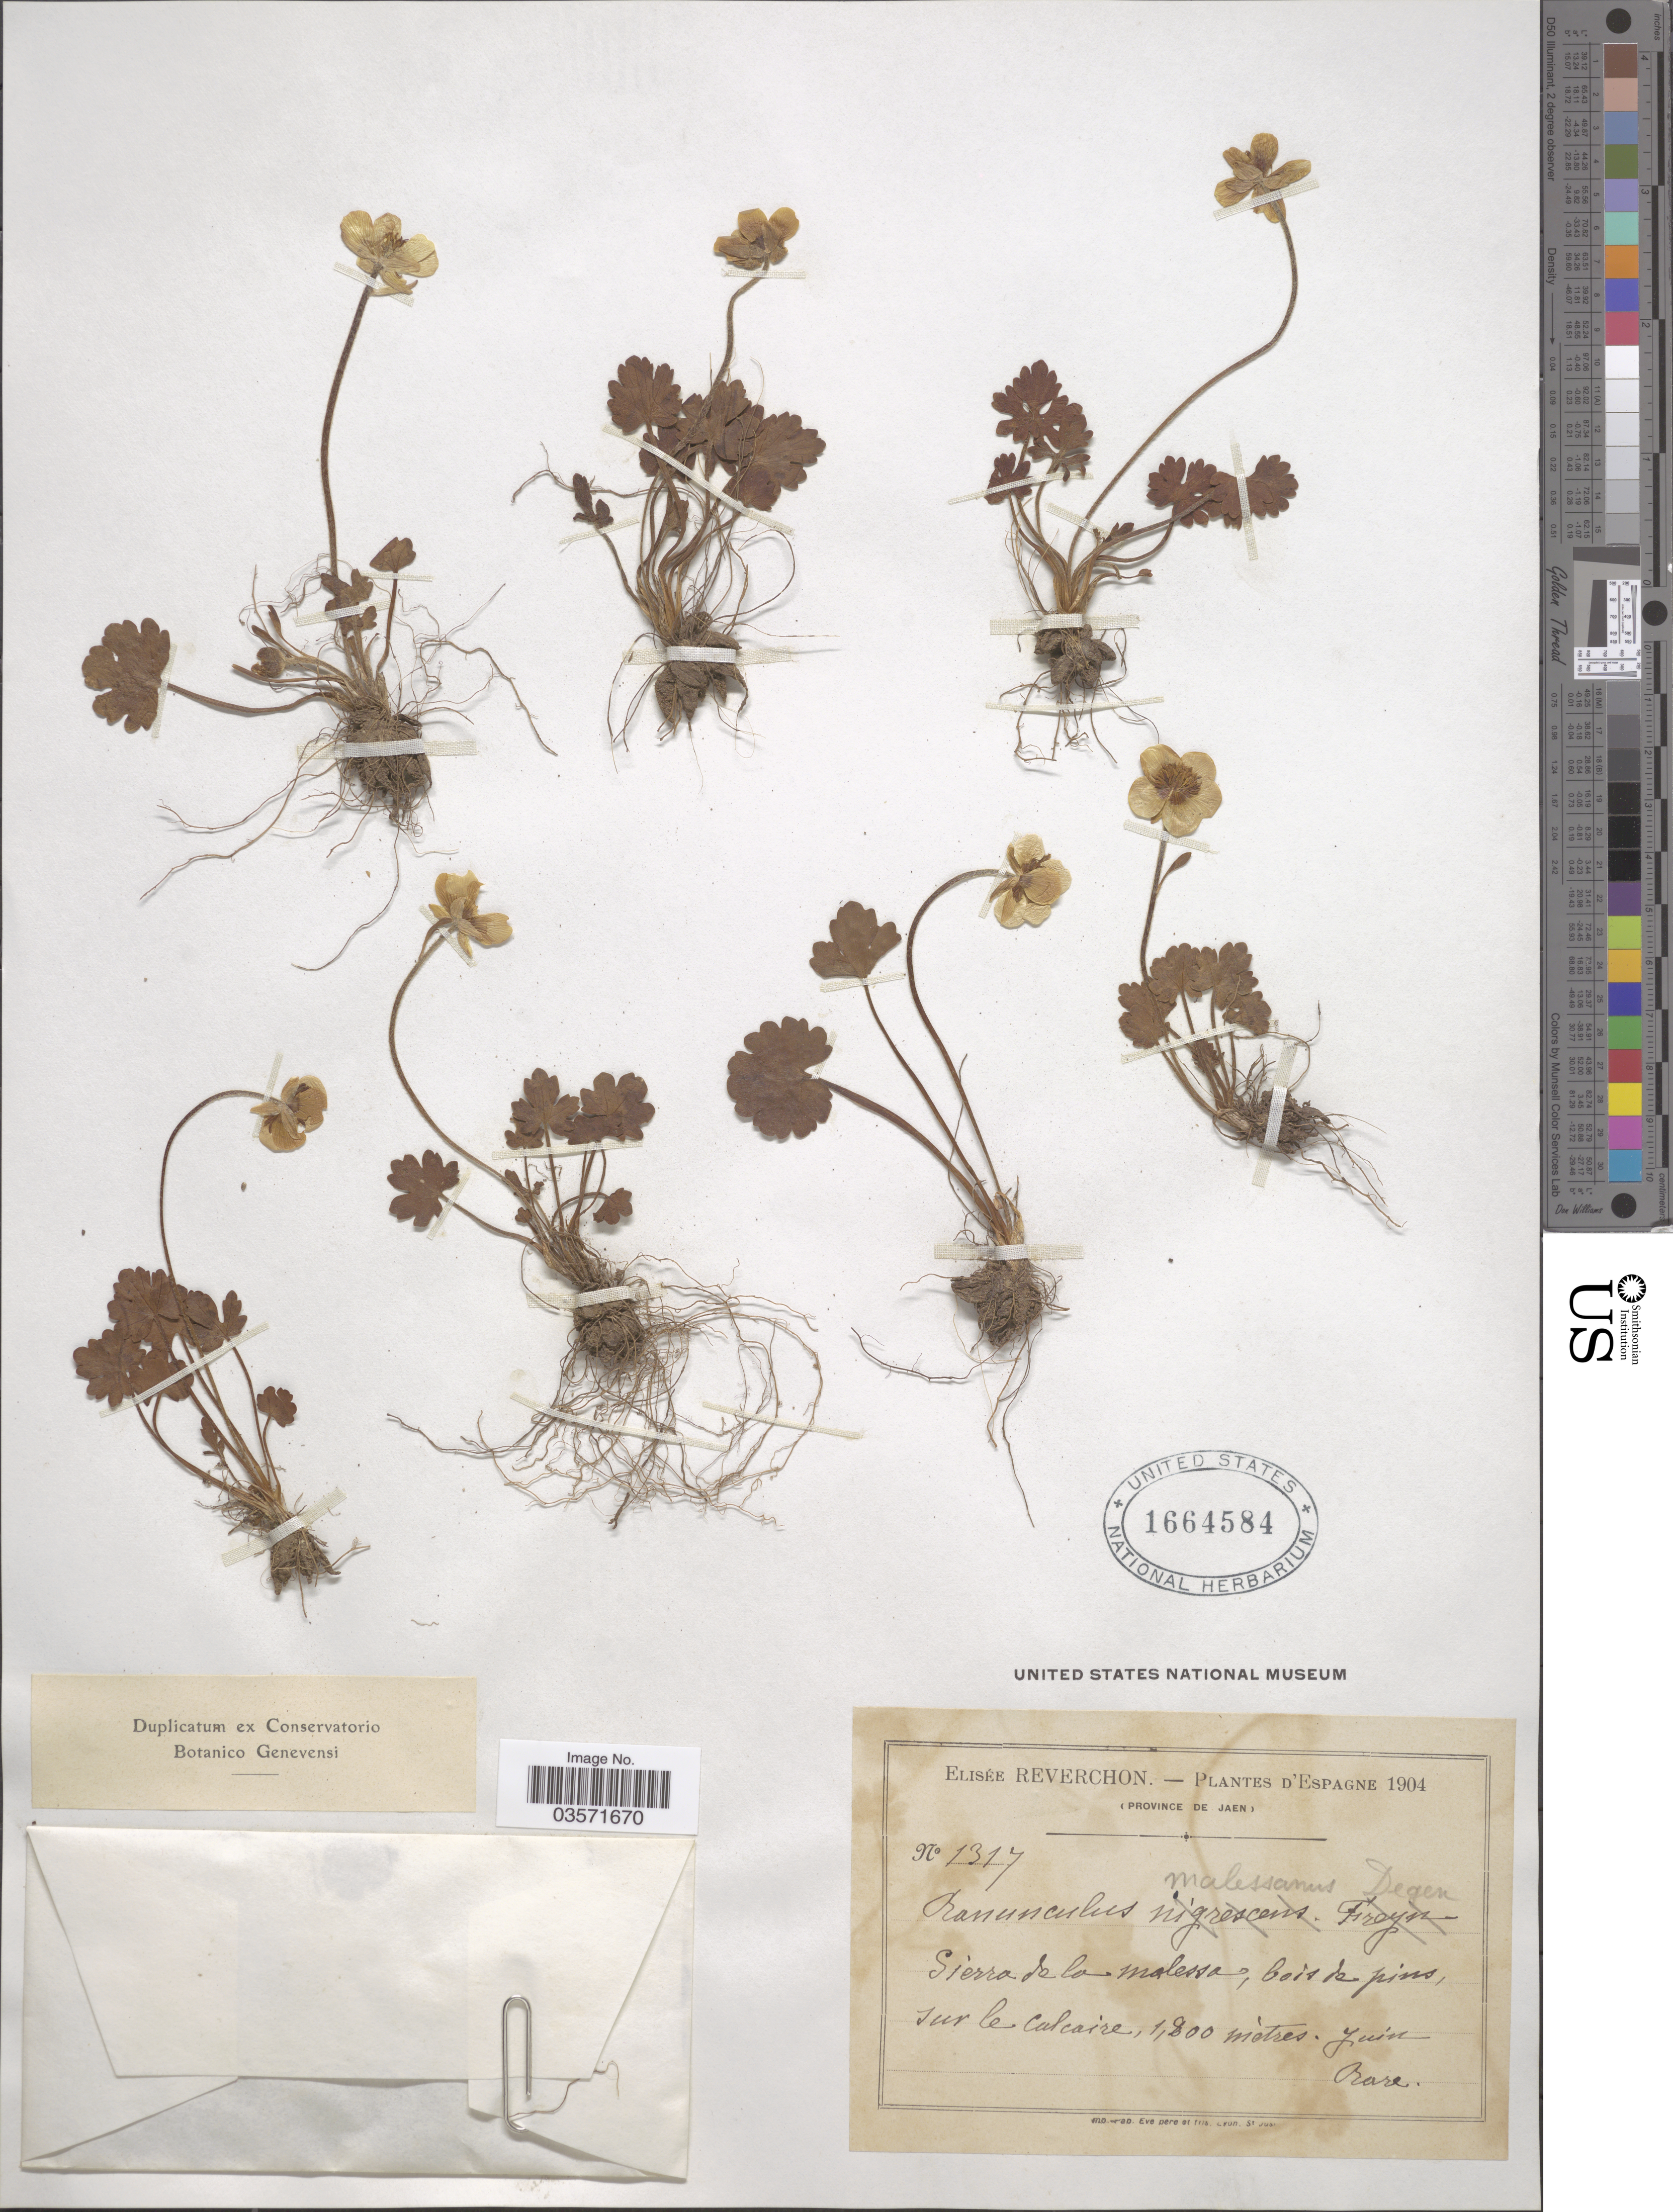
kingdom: Plantae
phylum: Tracheophyta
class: Magnoliopsida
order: Ranunculales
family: Ranunculaceae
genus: Ranunculus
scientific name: Ranunculus malessanus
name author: Degen & Hervier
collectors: E. Reverchon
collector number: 1317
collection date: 1904-06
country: Spain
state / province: Andalucia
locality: Sierra de la Malessa, bois de pins, sur le calcaire. Province de Jaen, Espagne.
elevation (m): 1800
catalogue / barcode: US 1664584